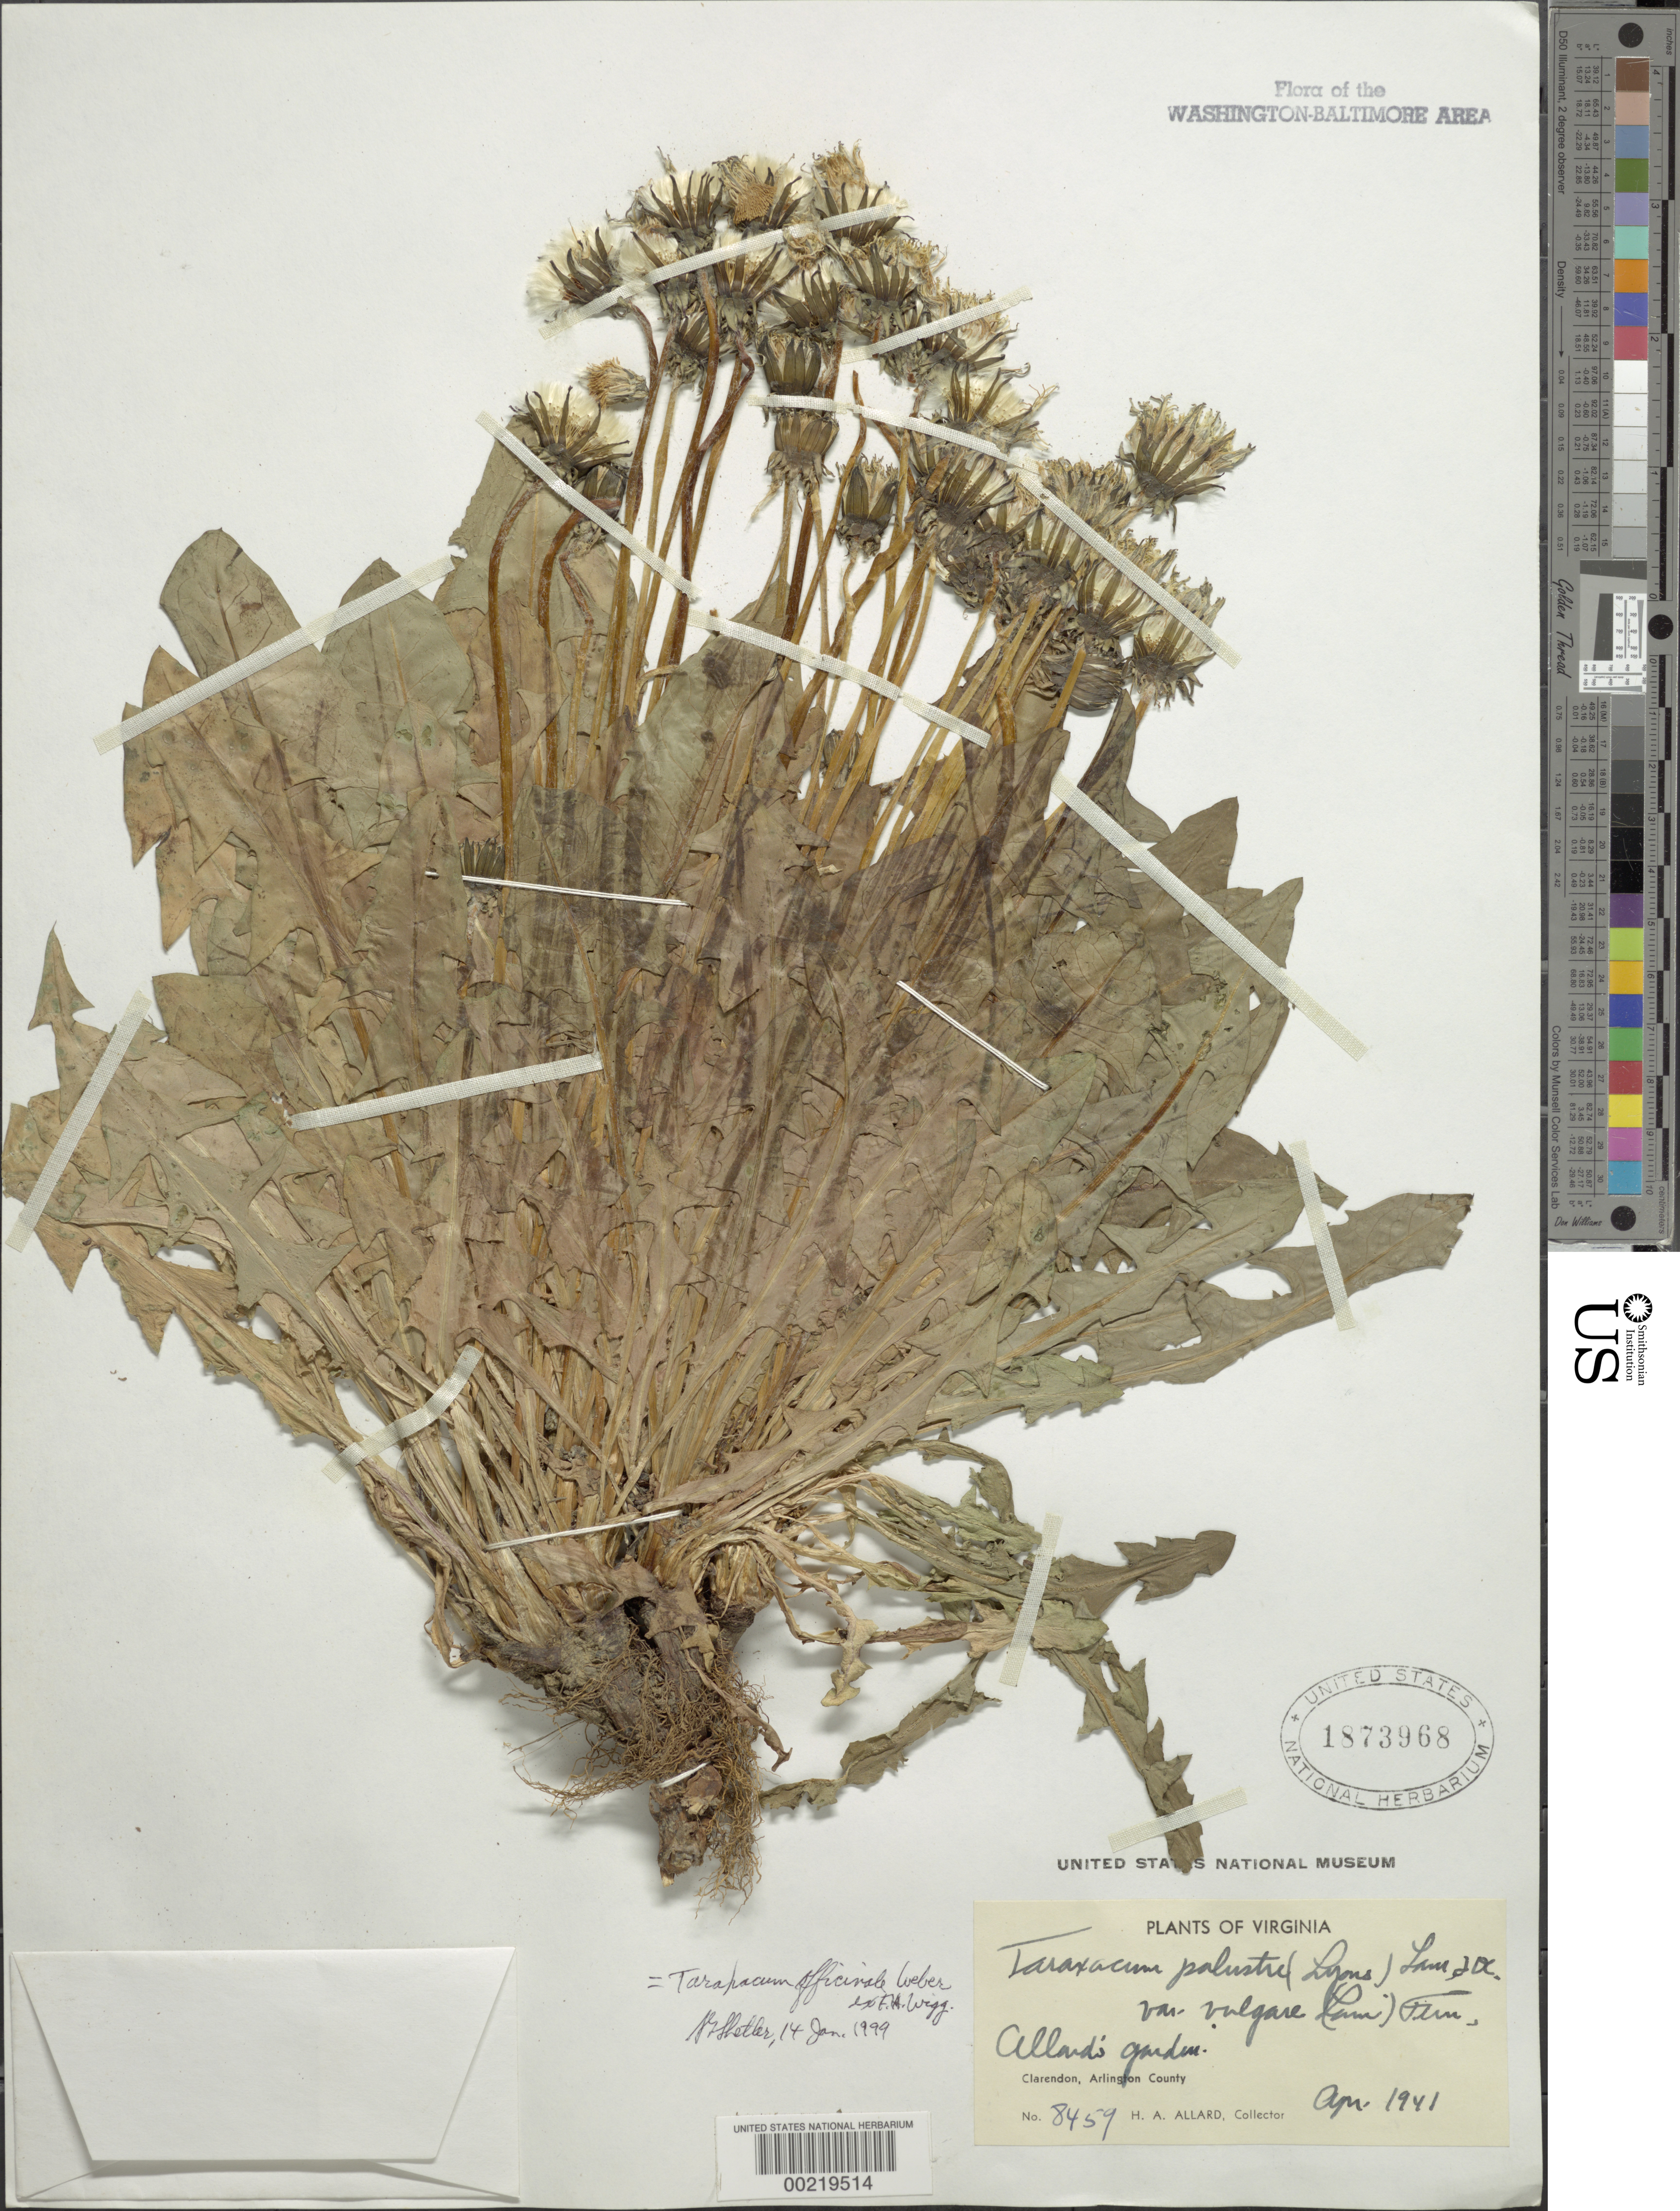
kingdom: Plantae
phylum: Tracheophyta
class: Magnoliopsida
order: Asterales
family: Asteraceae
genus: Taraxacum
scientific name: Taraxacum officinale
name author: G.H. Weber ex F.H. Wigg.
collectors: H. A. Allard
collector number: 8459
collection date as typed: Apr 1941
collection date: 1941-04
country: United States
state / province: Virginia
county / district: Arlington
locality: Allard's garden, Clarendon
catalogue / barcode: US 1873968